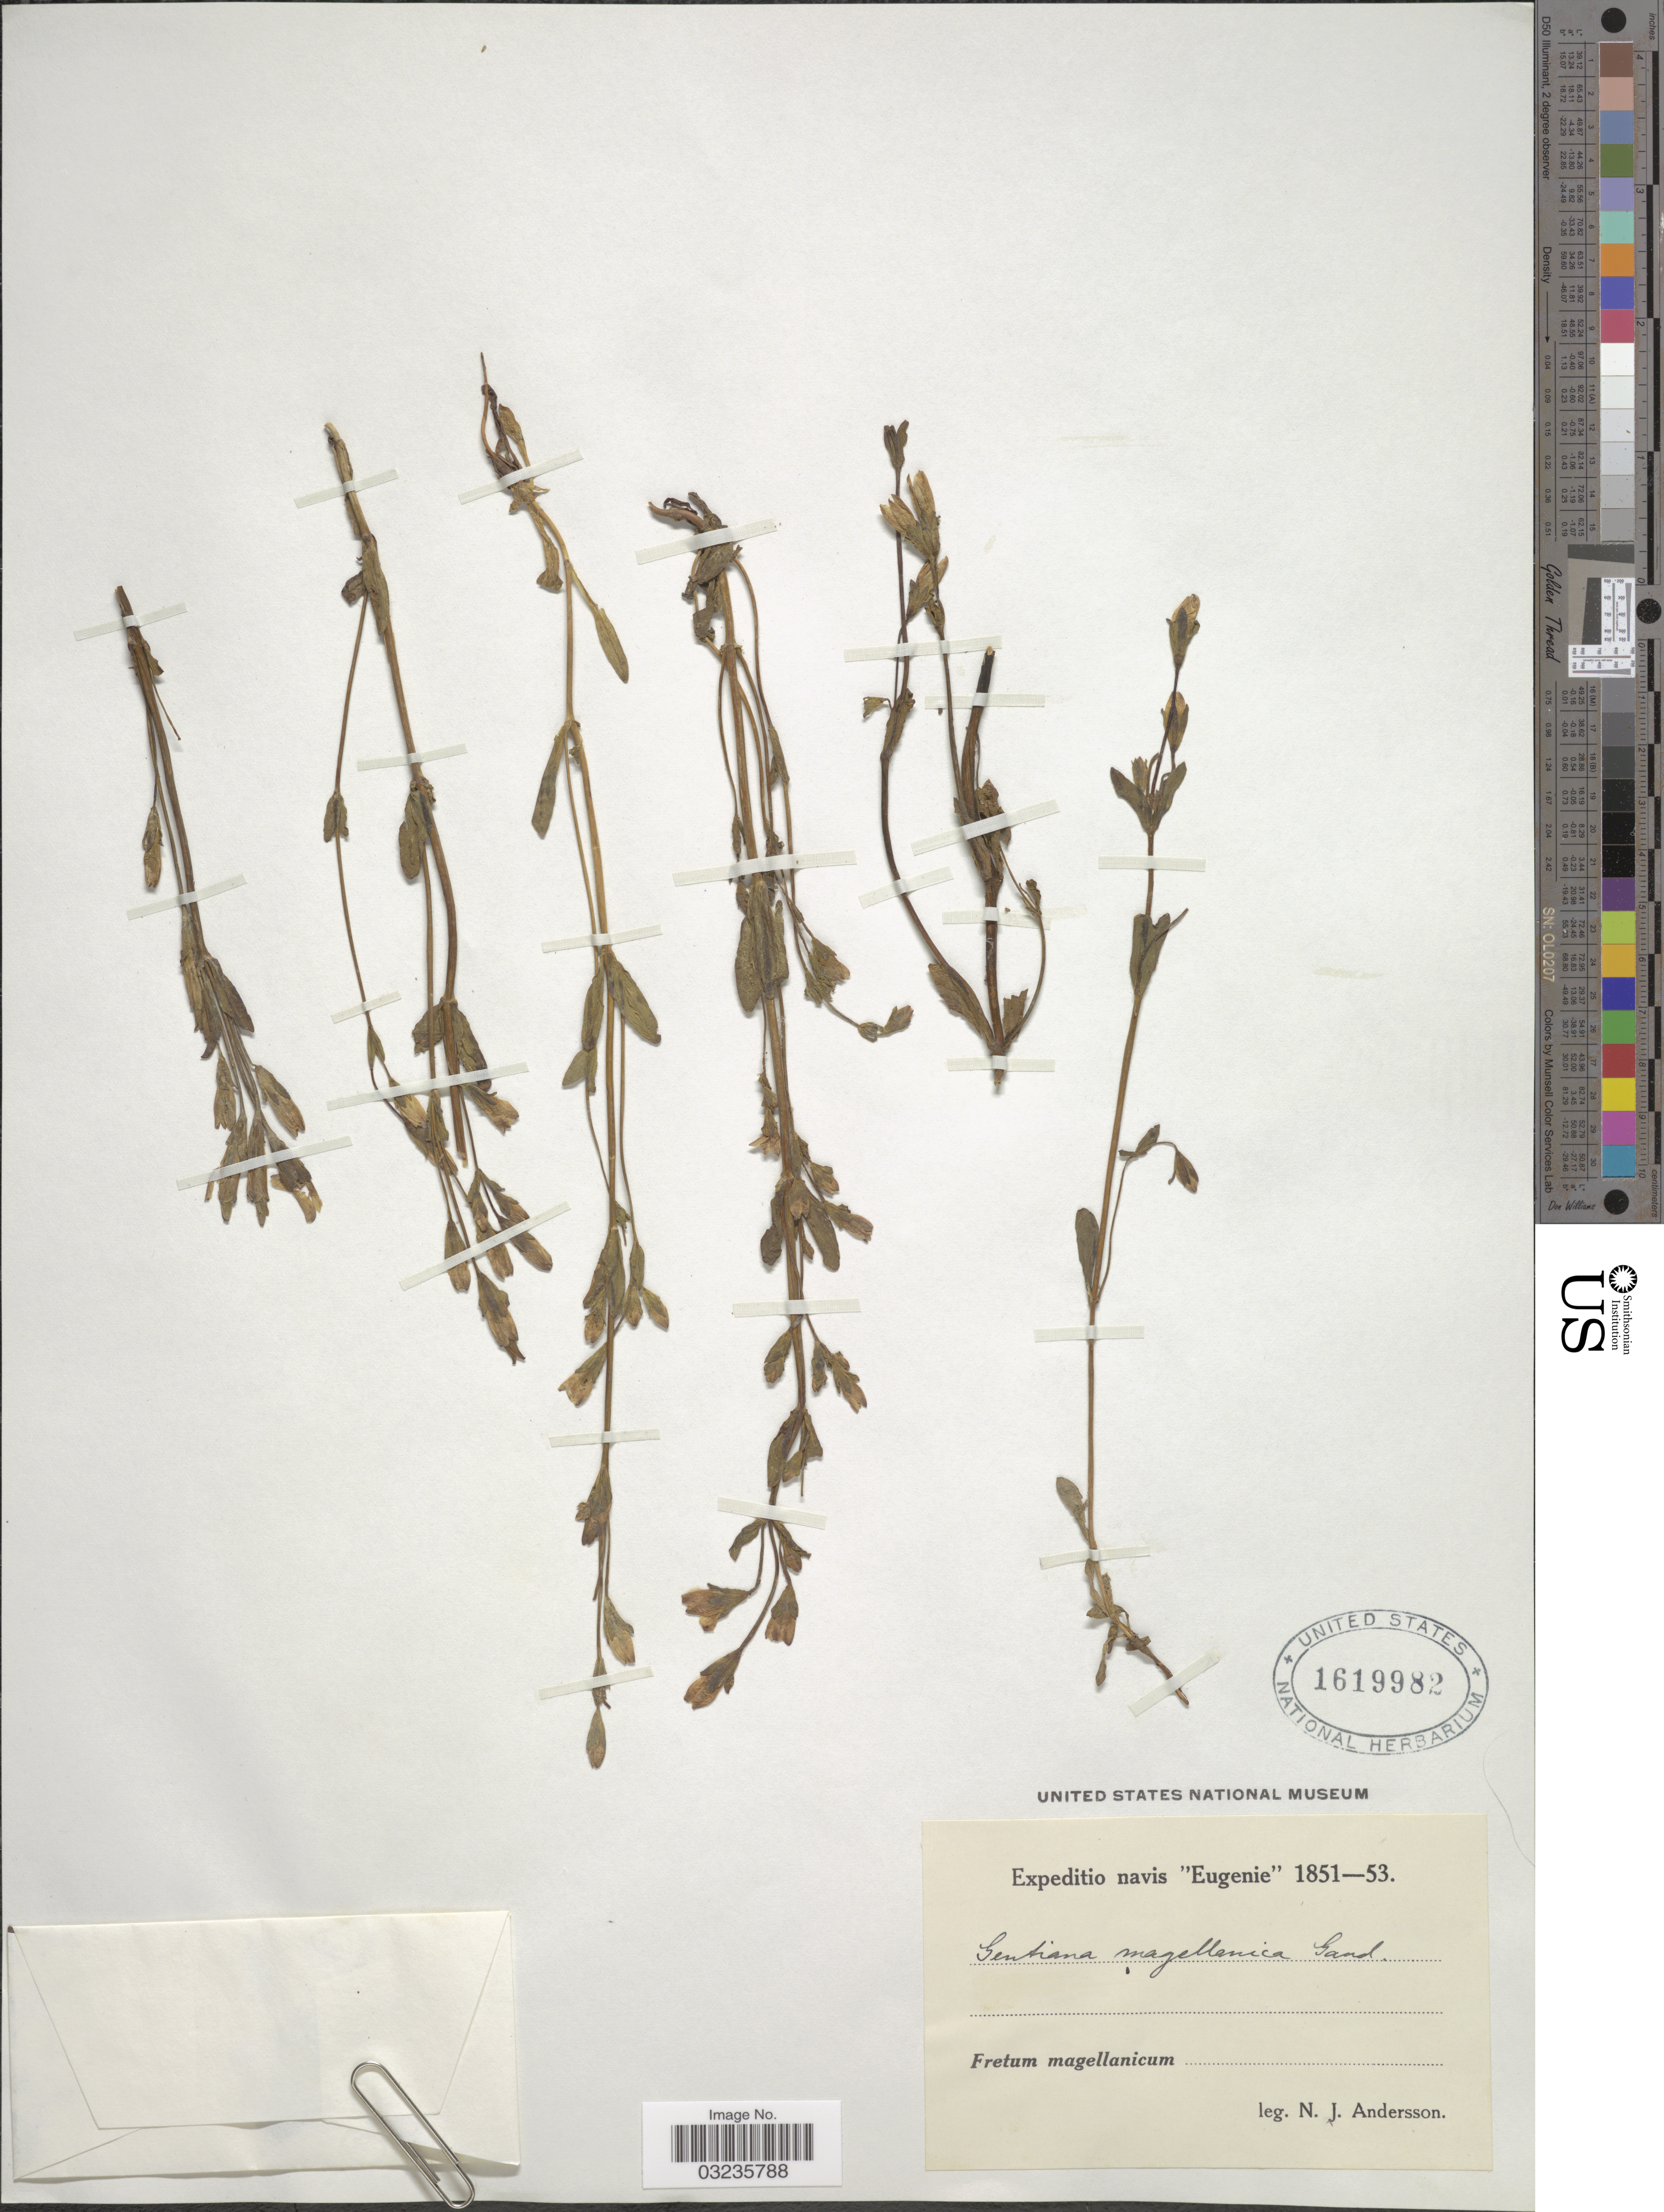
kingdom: Plantae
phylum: Tracheophyta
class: Magnoliopsida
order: Gentianales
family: Gentianaceae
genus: Gentiana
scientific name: Gentiana magellanica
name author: Gaudich.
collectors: N. J. Andersson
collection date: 1851/1853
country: Chile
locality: Eugenie. Fretum magellanicum.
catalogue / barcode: US 1619982